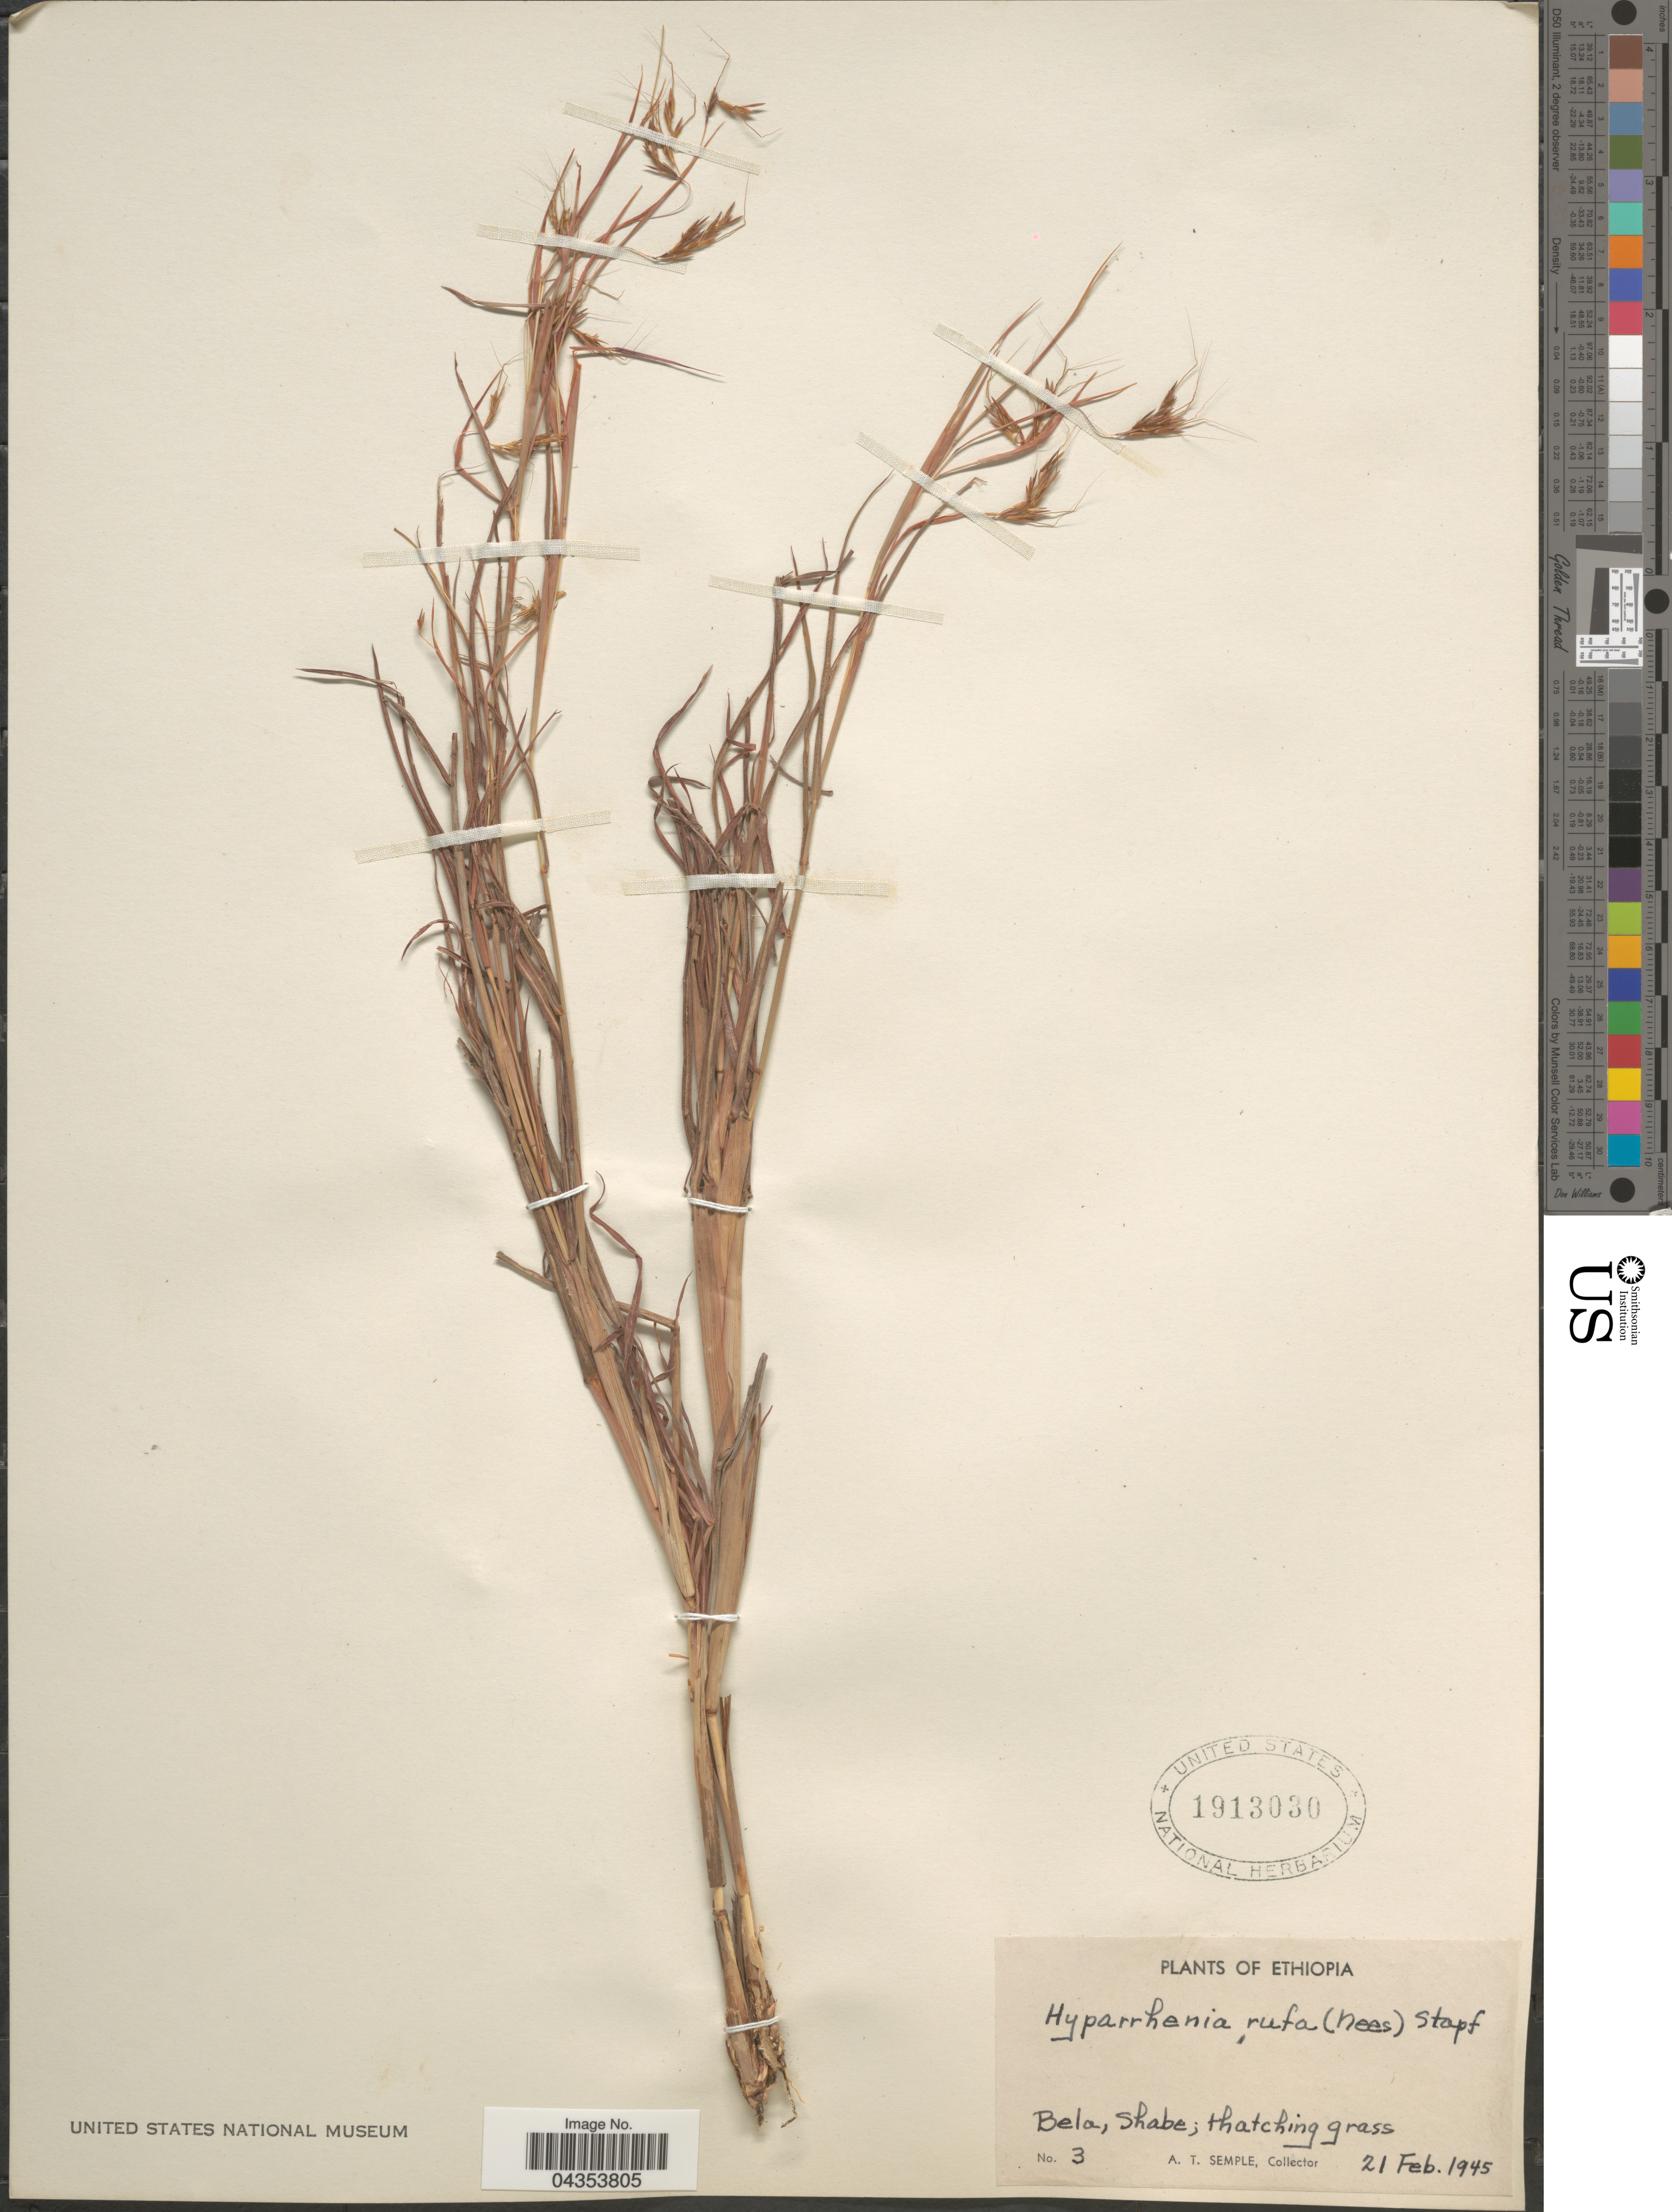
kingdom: Plantae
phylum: Tracheophyta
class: Liliopsida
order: Poales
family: Poaceae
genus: Hyparrhenia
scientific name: Hyparrhenia rufa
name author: (Nees) Stapf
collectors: A. Semple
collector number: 3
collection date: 1945-02-21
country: Ethiopia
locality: Bela, Shabe.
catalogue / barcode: US 1913030